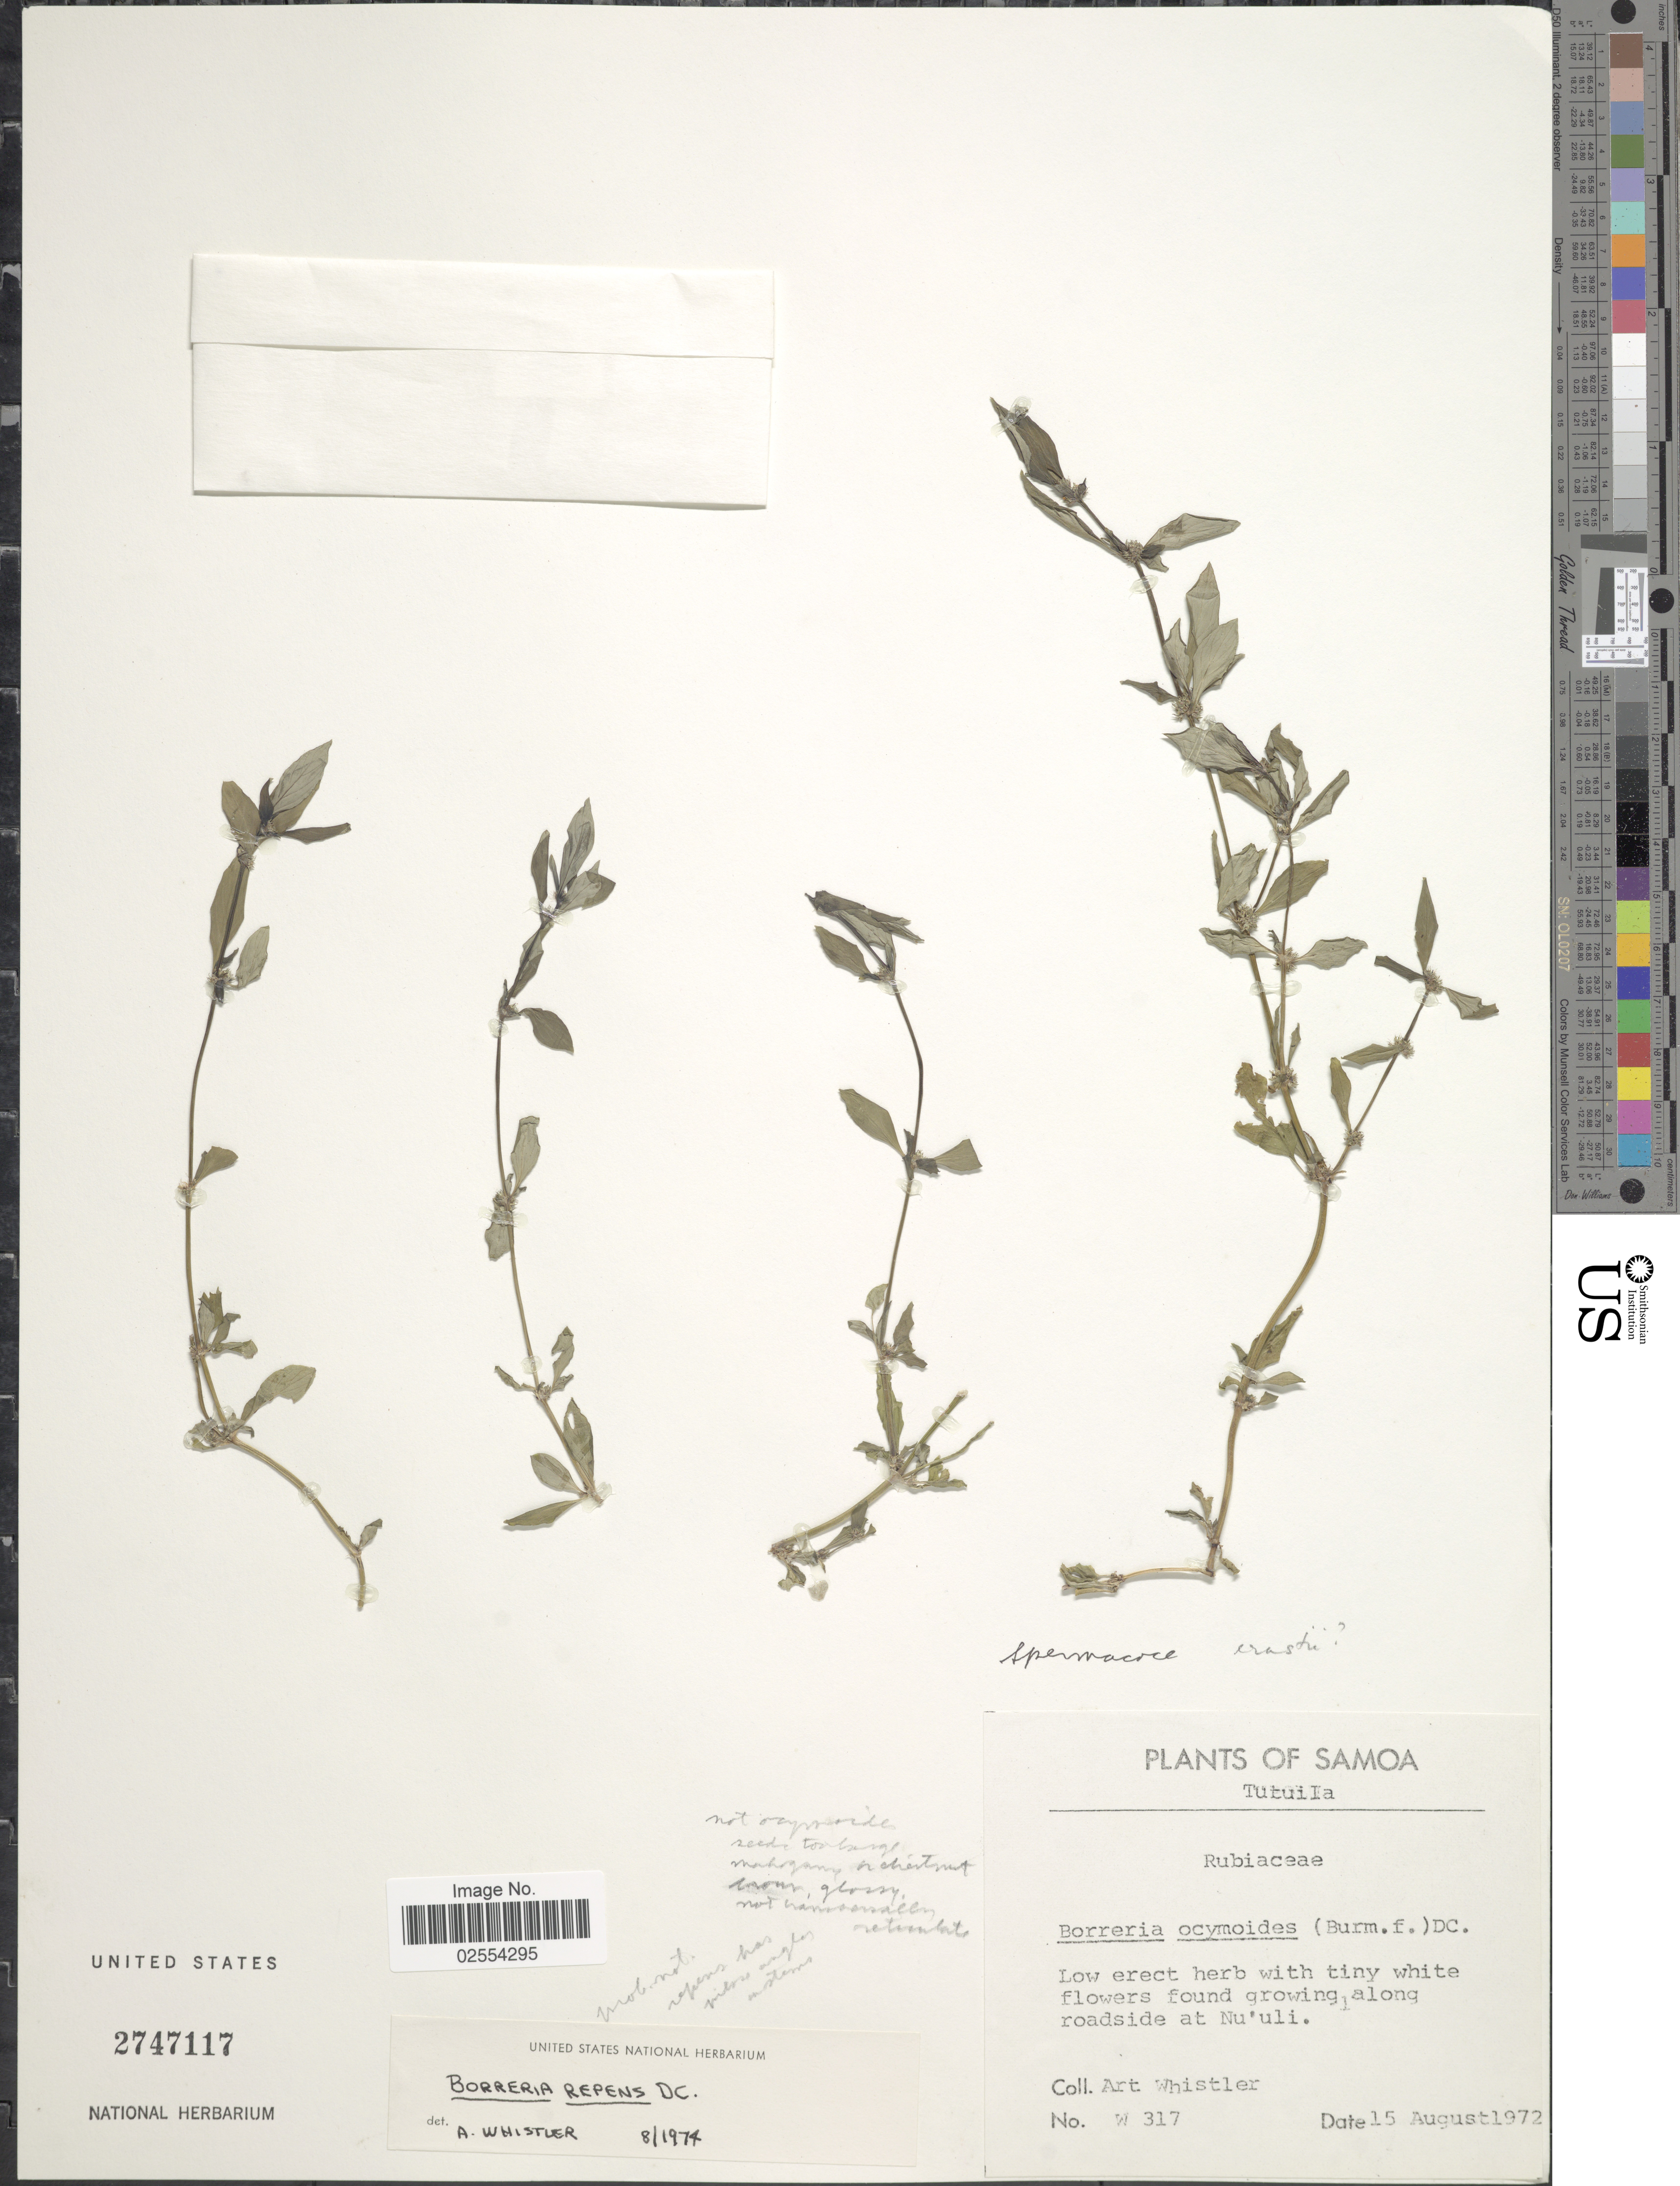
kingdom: Plantae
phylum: Tracheophyta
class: Magnoliopsida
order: Gentianales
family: Rubiaceae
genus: Spermacoce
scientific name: Spermacoce ernstii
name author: Fosberg & D.A. Powell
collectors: A. Whistler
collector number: W 317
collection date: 1972-08-15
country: American Samoa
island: Tutuila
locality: Tutuila, along roadside at Nu'uli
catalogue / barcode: US 2747117